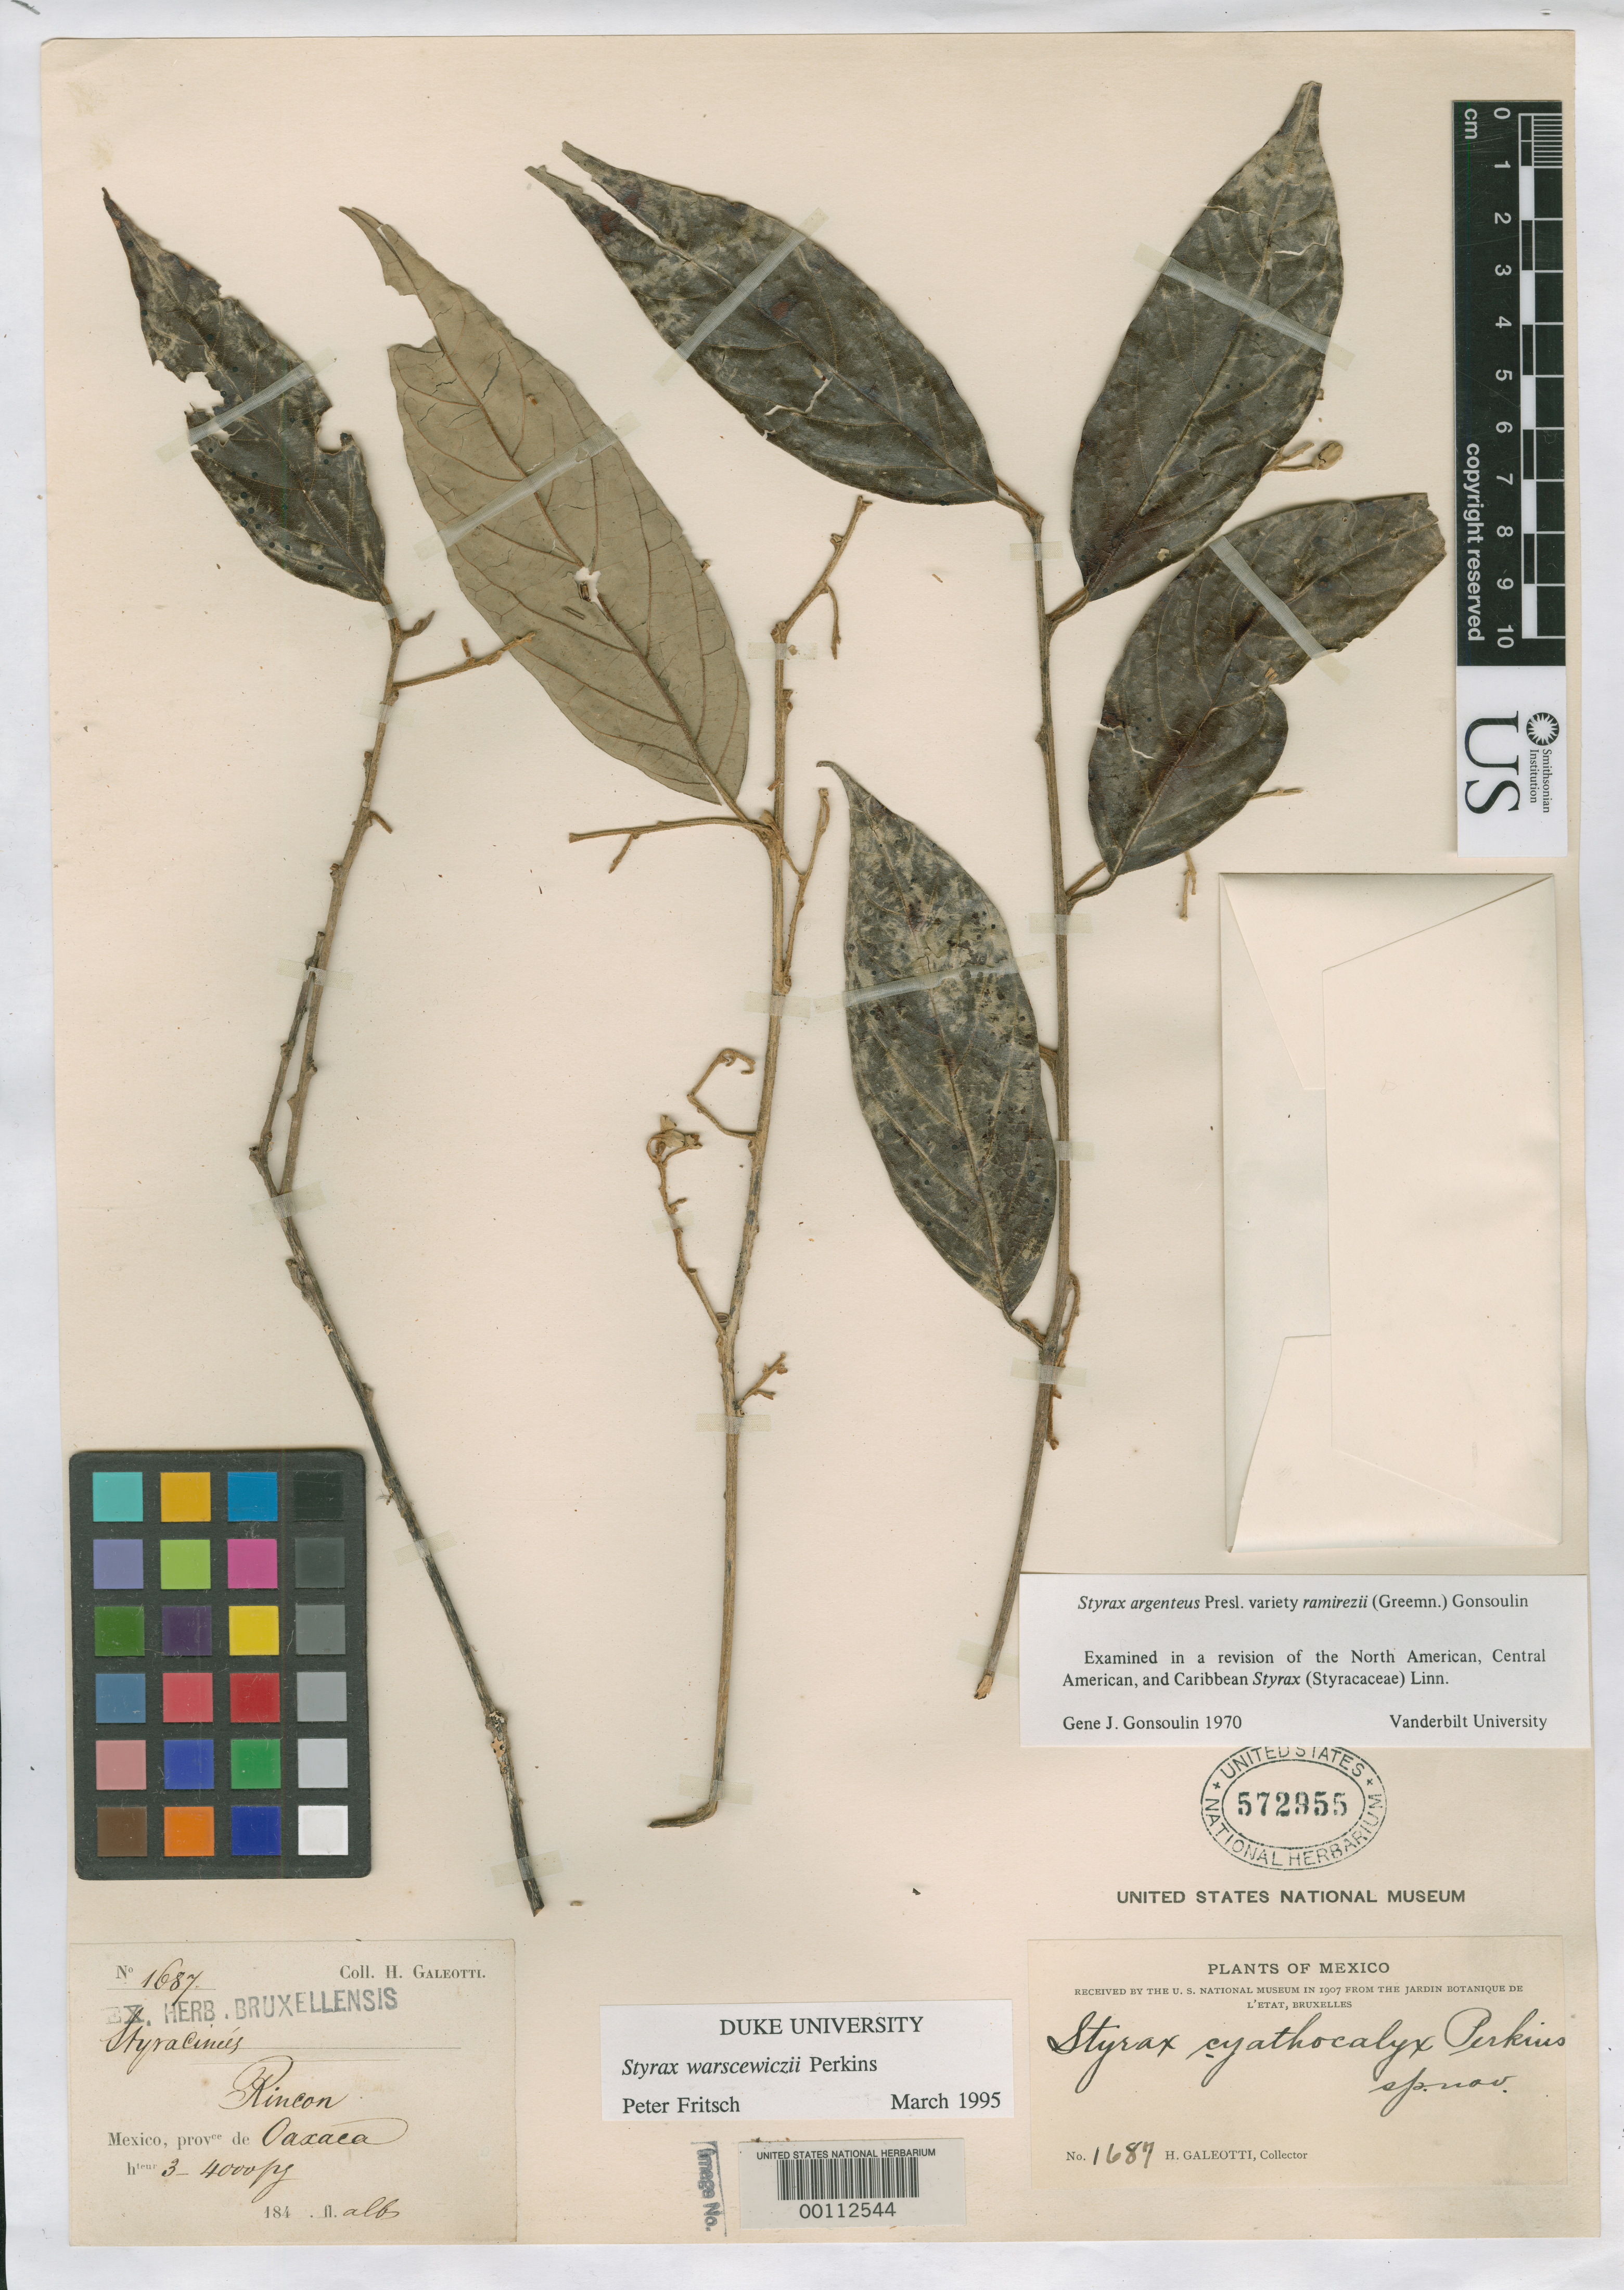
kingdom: Plantae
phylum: Tracheophyta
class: Magnoliopsida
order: Ericales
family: Styracaceae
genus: Styrax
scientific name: Styrax cyathocalyx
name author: Perkins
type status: Isotype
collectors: H. G. Galeotti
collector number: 1687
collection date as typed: May 1844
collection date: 1844-05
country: Mexico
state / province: Oaxaca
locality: Rincon; alt. 3000-4000 pp.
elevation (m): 914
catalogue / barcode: US 572955